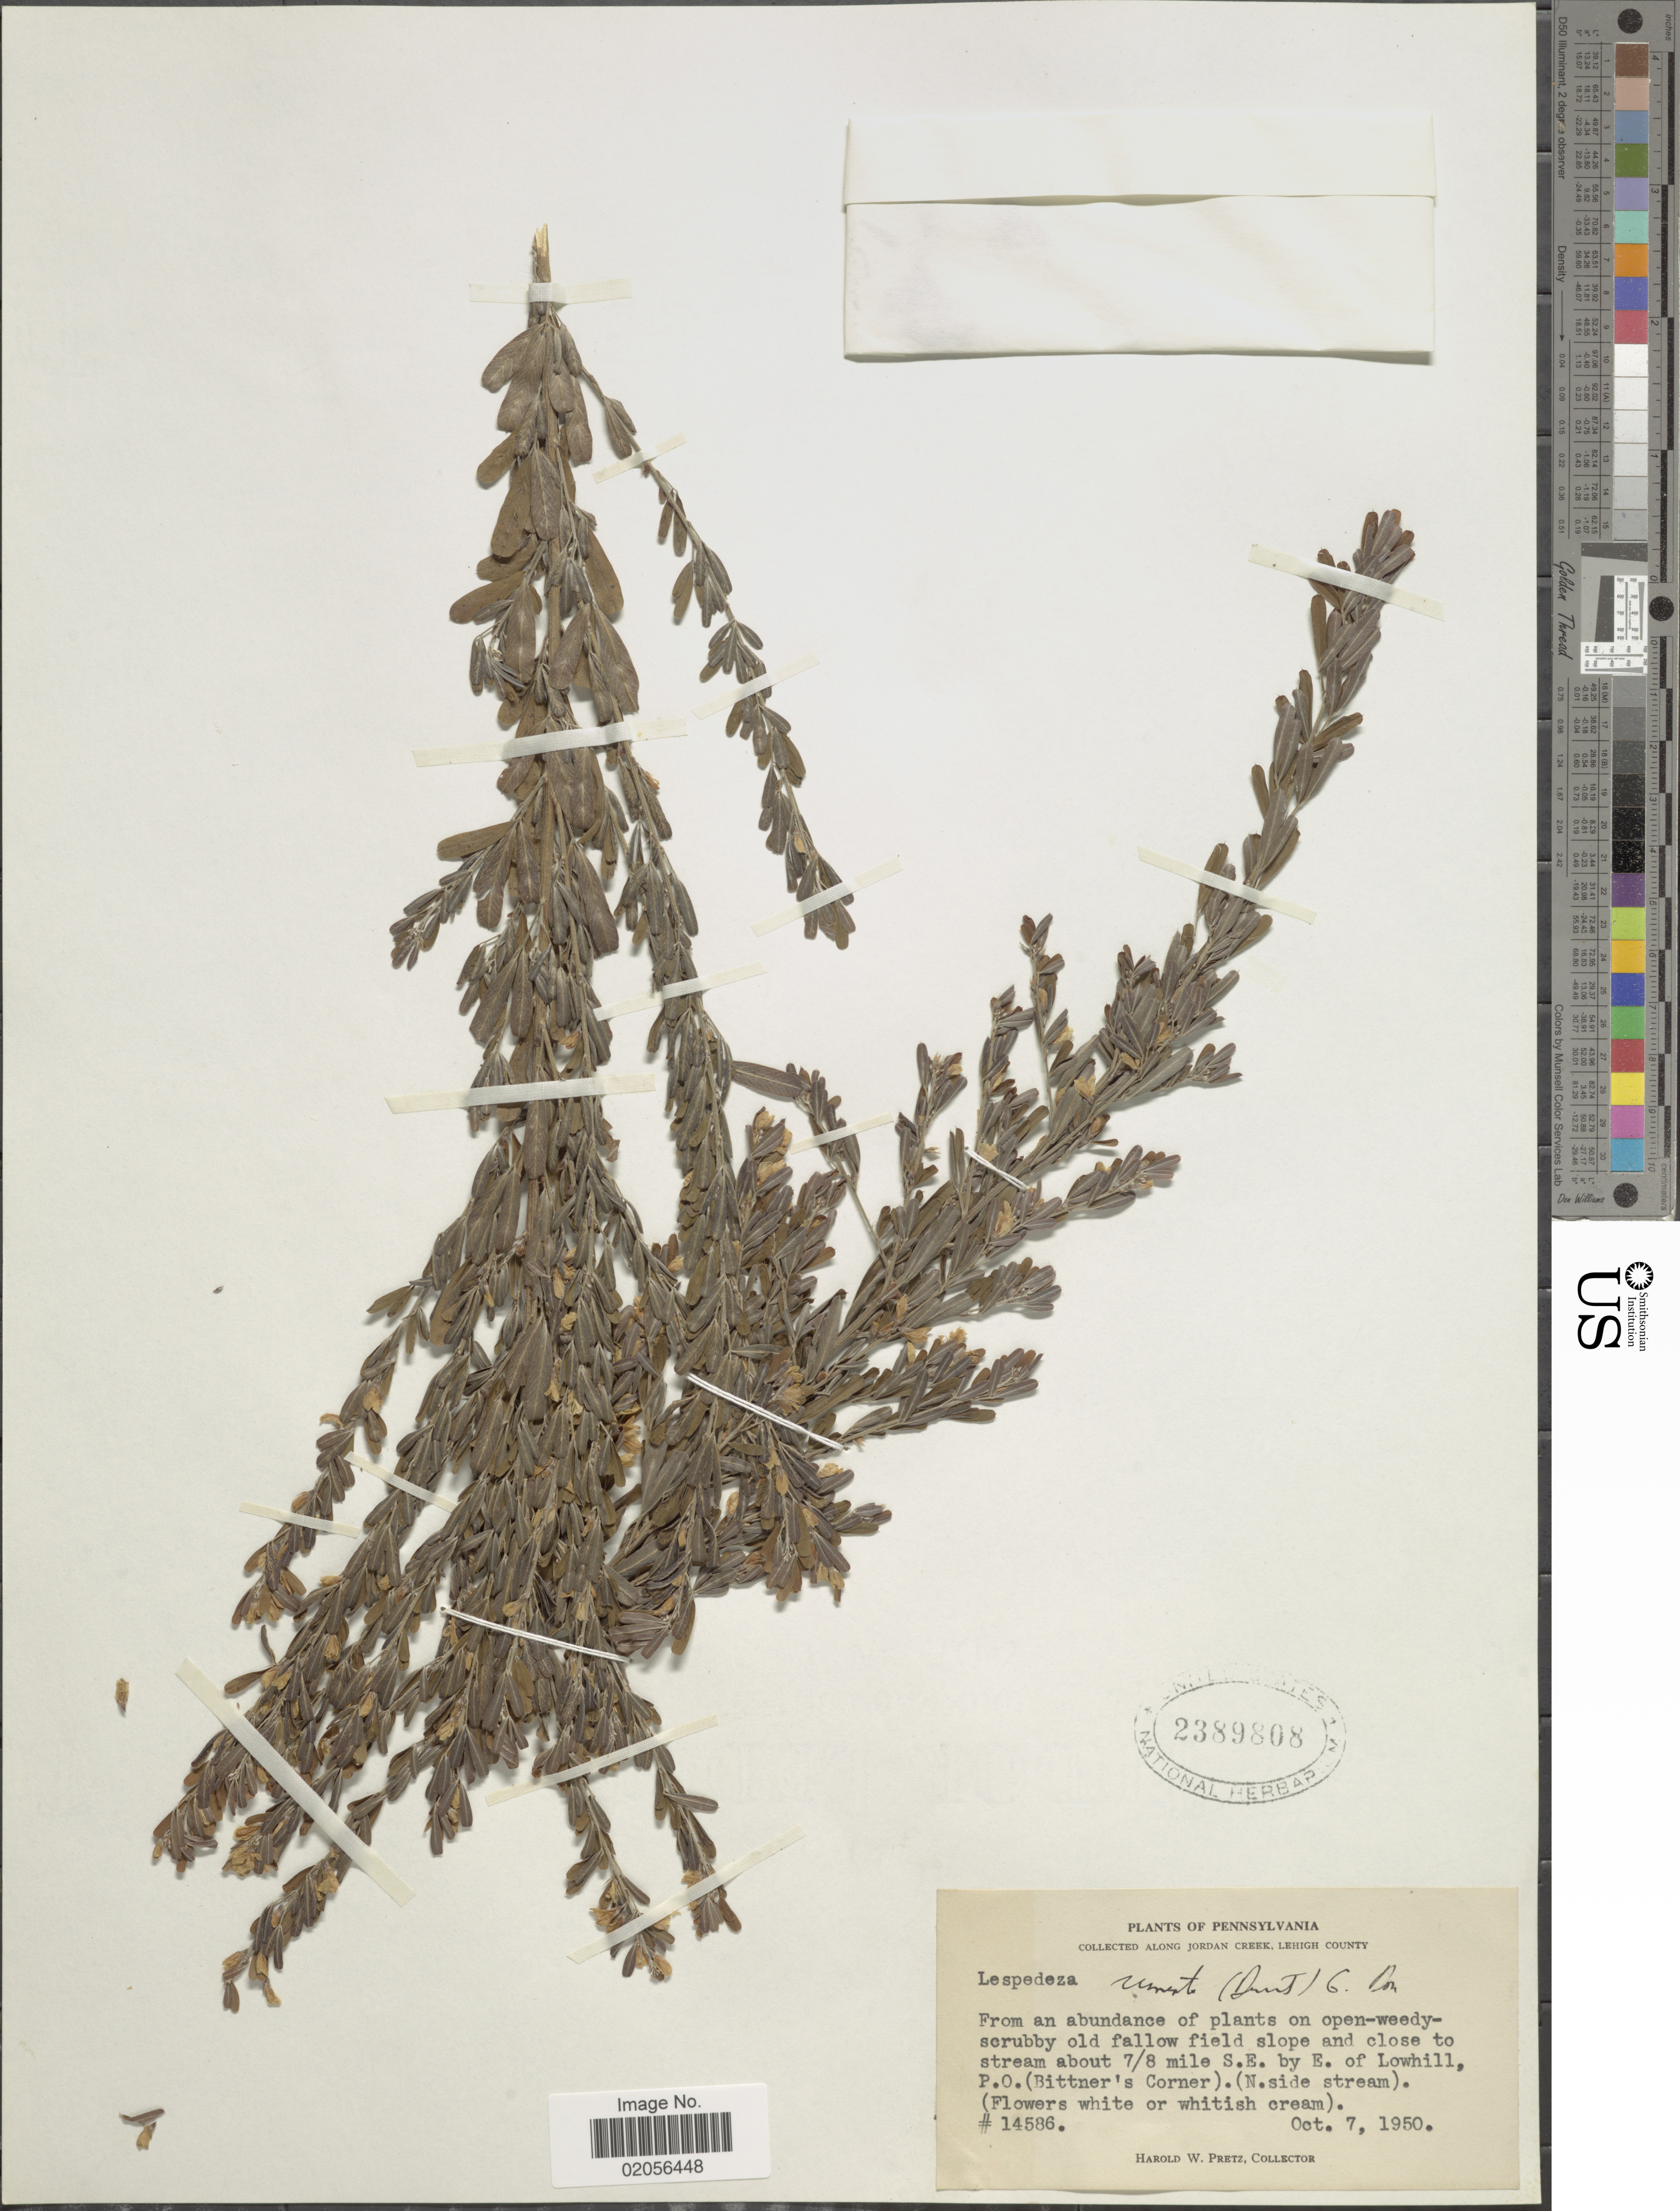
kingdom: Plantae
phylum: Tracheophyta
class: Magnoliopsida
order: Fabales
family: Fabaceae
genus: Lespedeza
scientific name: Lespedeza cuneata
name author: (Dum. Cours.) G. Don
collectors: H. W. Pretz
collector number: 14586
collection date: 1950-10-07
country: United States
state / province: Pennsylvania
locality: Along Jordan Creek, Lehigh County, From an abundance plants on open-weedy-scrubby old fallow field slope and close to stream about 7/8 mile S.E. by E. of Lowhill, P.O. (Bitner's Corner). (N side stream)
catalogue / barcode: US 2389808